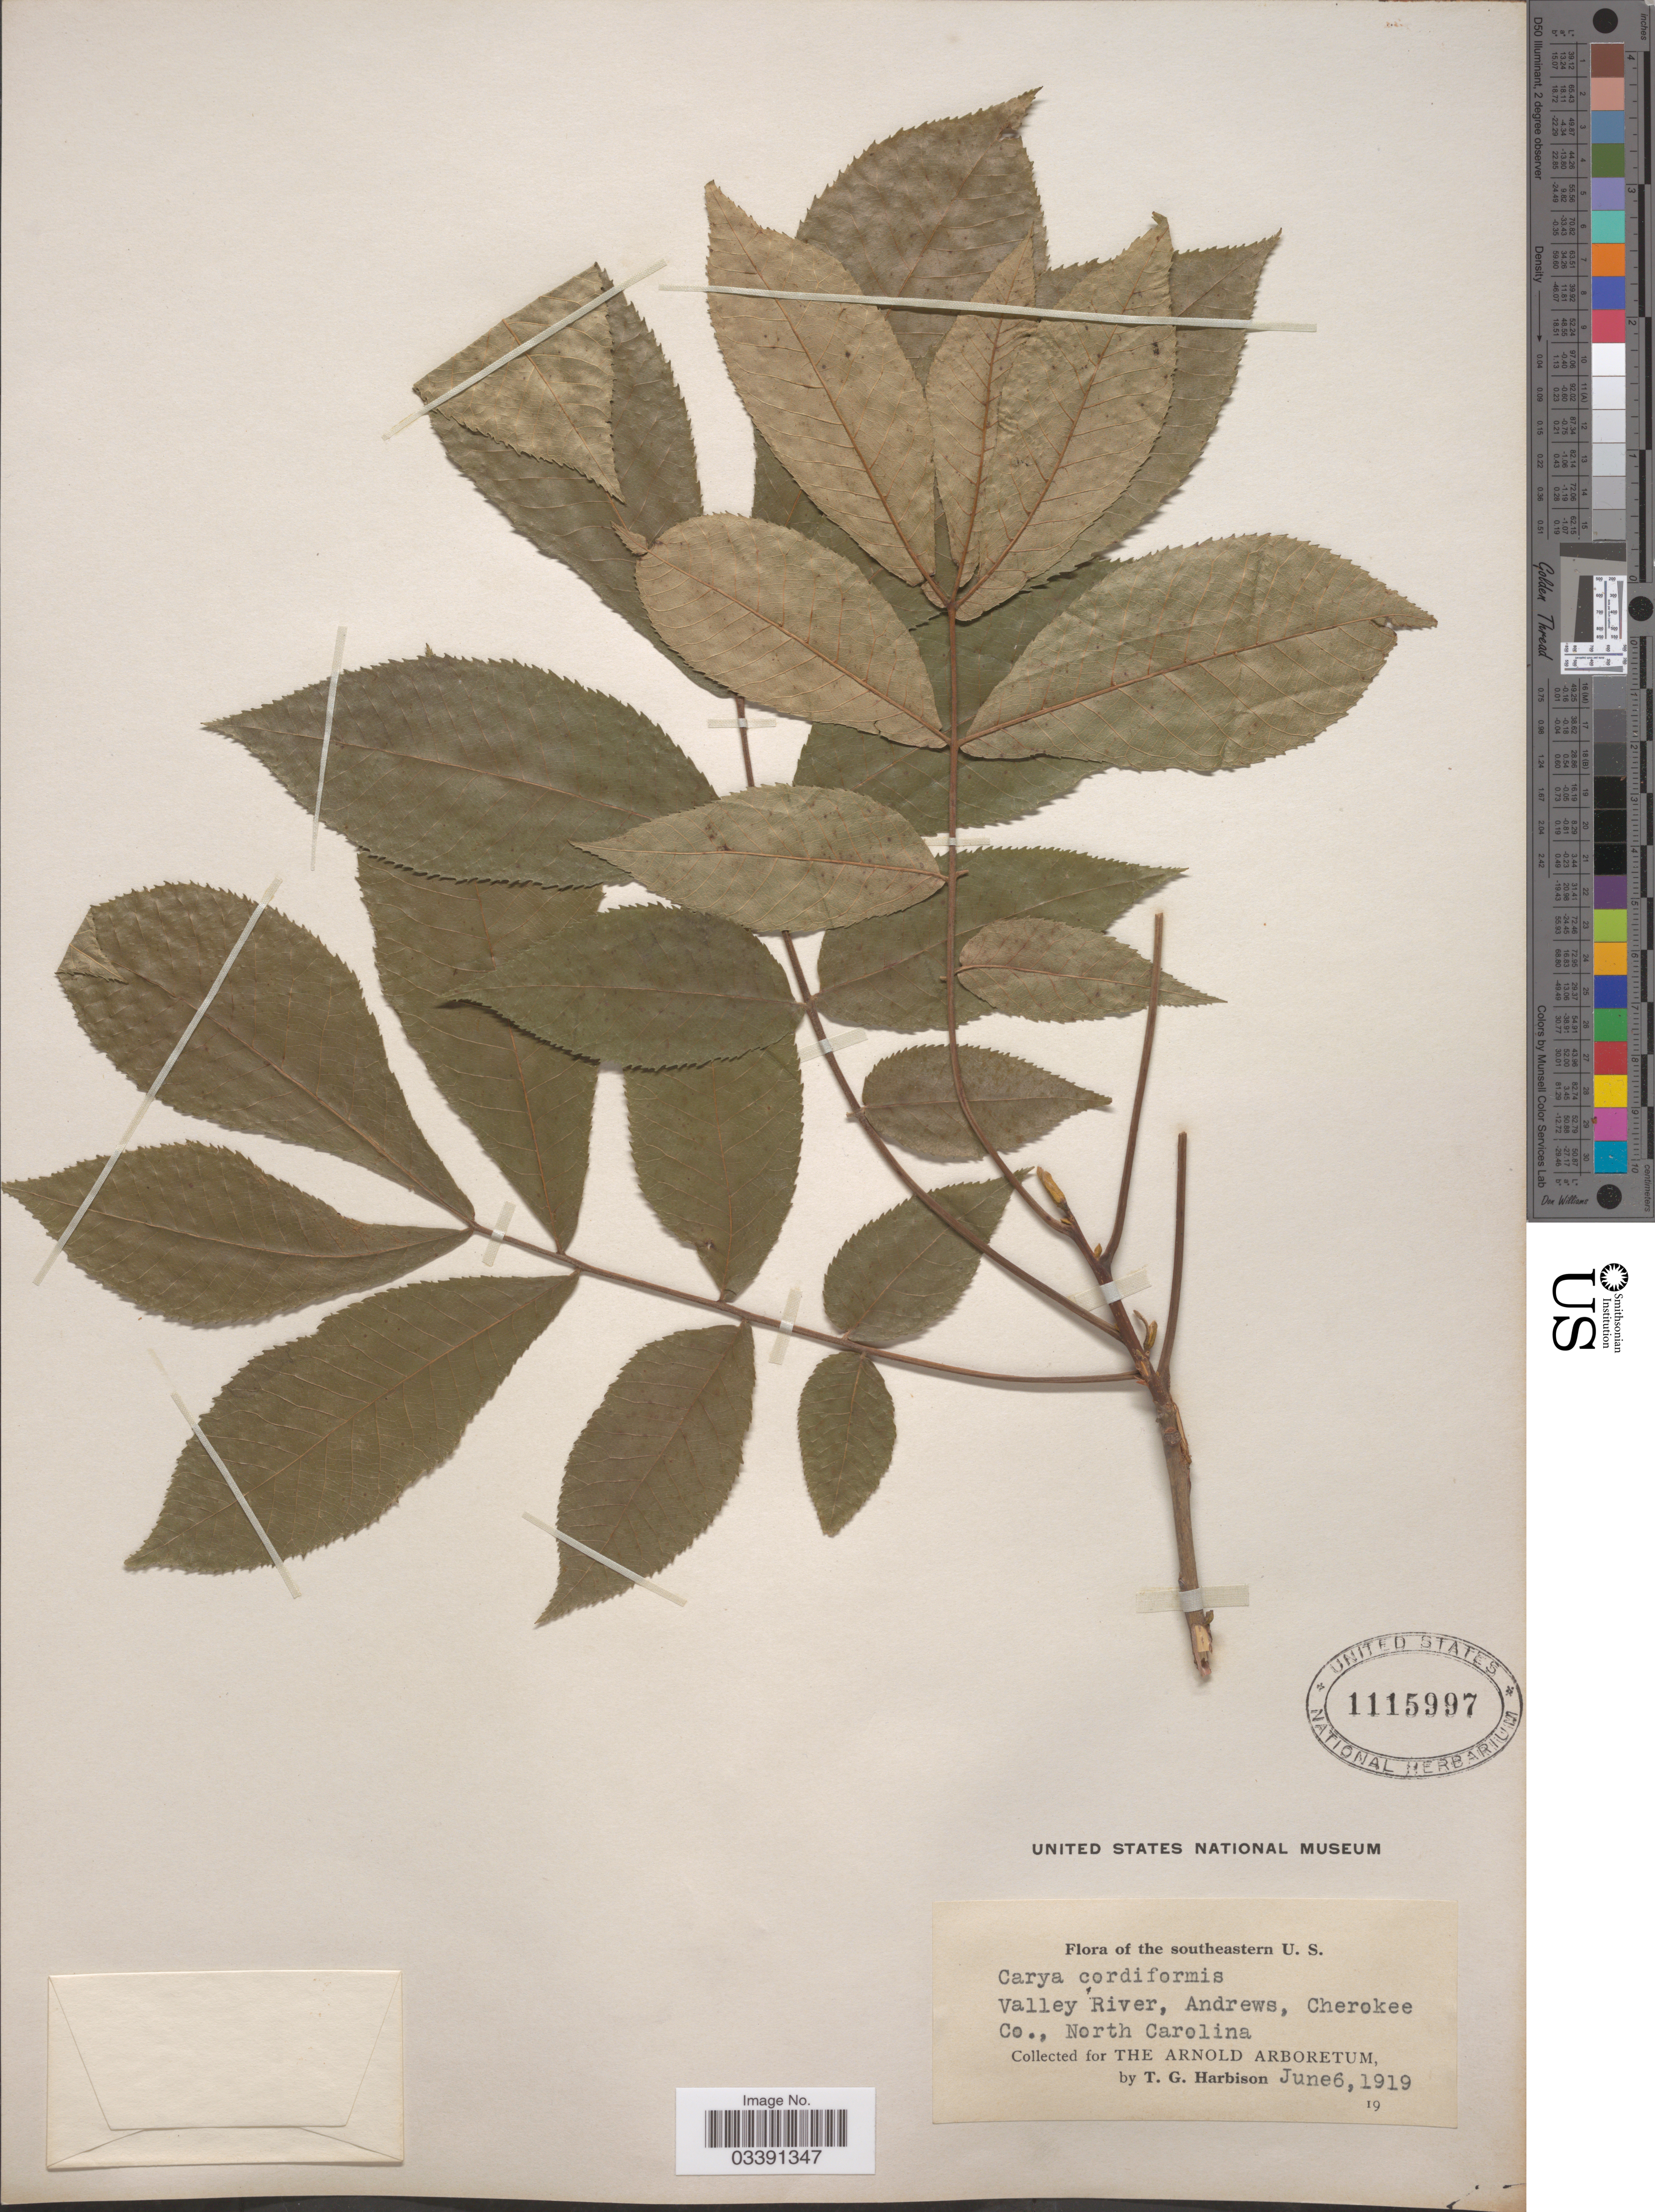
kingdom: Plantae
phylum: Tracheophyta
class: Magnoliopsida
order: Fagales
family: Juglandaceae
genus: Carya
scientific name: Carya cordiformis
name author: (Wangenh.) K. Koch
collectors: T. Harbison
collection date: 1919-06-06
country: United States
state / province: North Carolina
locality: Valley River, Andrews, Cherokee Co.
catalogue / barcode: US 1115997